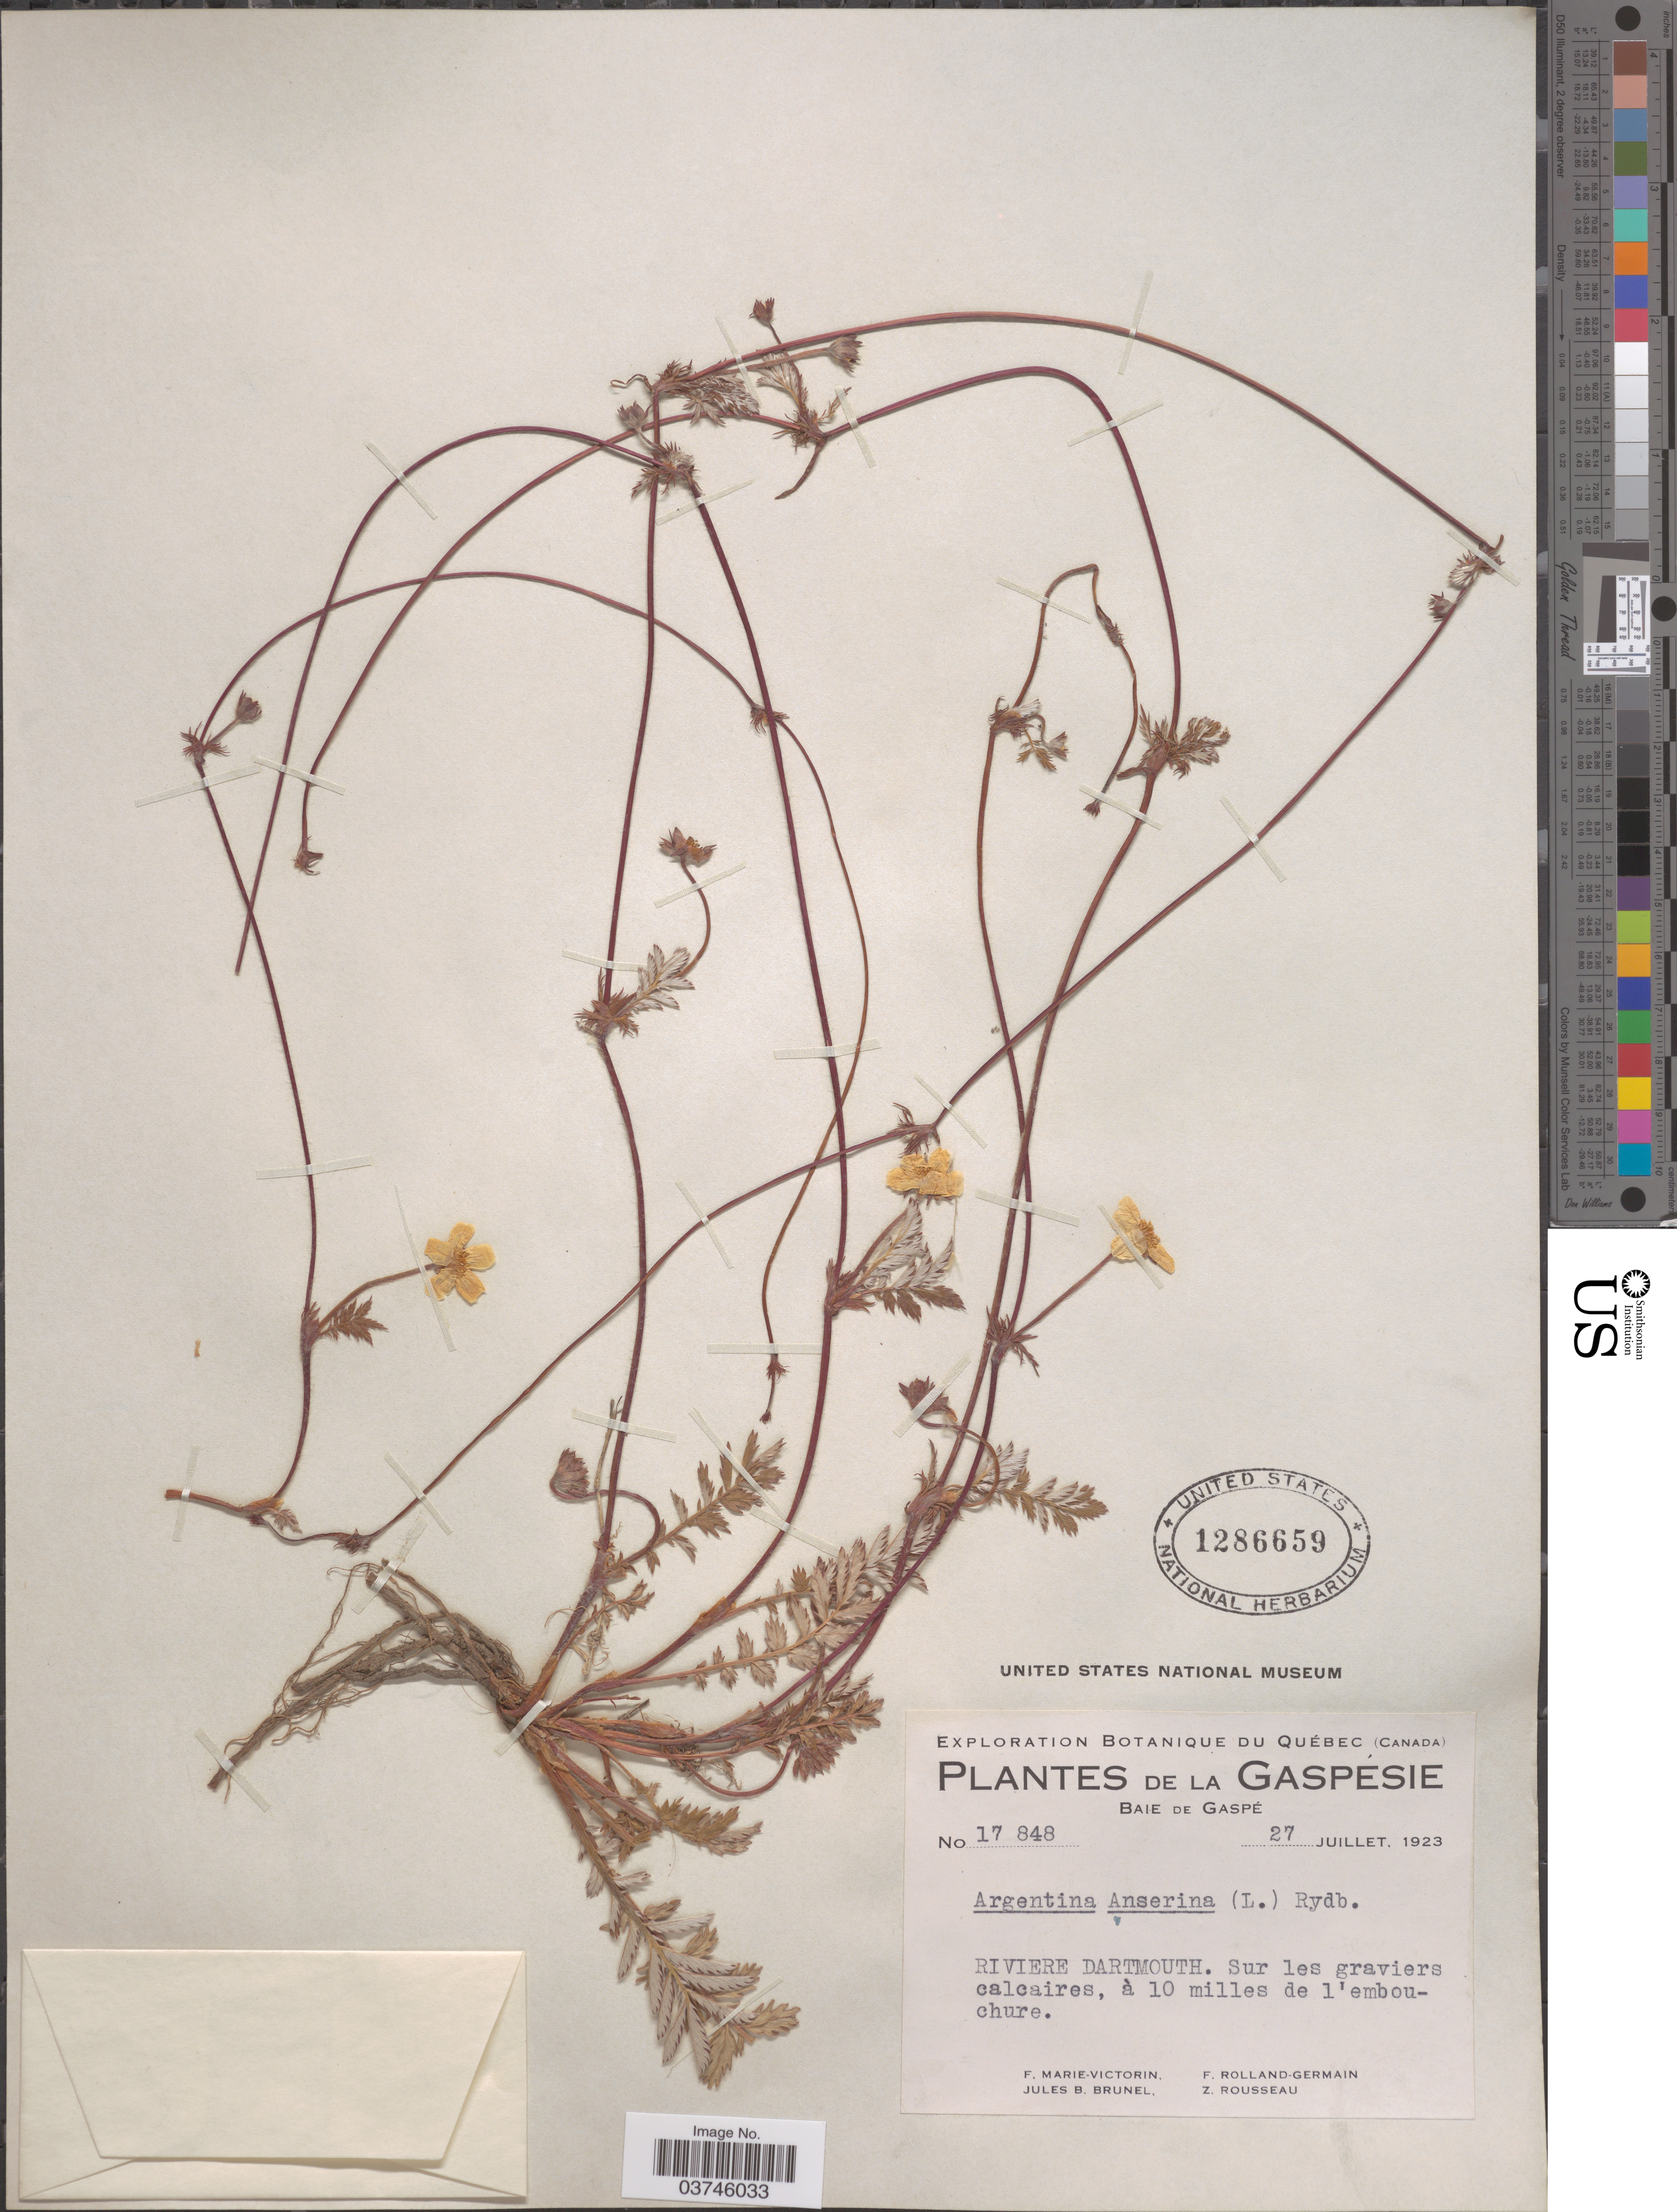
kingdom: Plantae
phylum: Tracheophyta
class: Magnoliopsida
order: Rosales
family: Rosaceae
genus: Argentina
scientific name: Argentina anserina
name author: (L.) Rydb.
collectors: F. Marie-Victorin, J. Brunel, Rolland-Germain & Z. Rousseau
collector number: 17848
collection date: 1923-07-27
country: Canada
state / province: Quebec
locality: La Gaspesie. Baie de Gaspé. Riviere Dartmouth. Sur les graviers calcaires, à 10 milles de l' embouchure.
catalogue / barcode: US 1286659